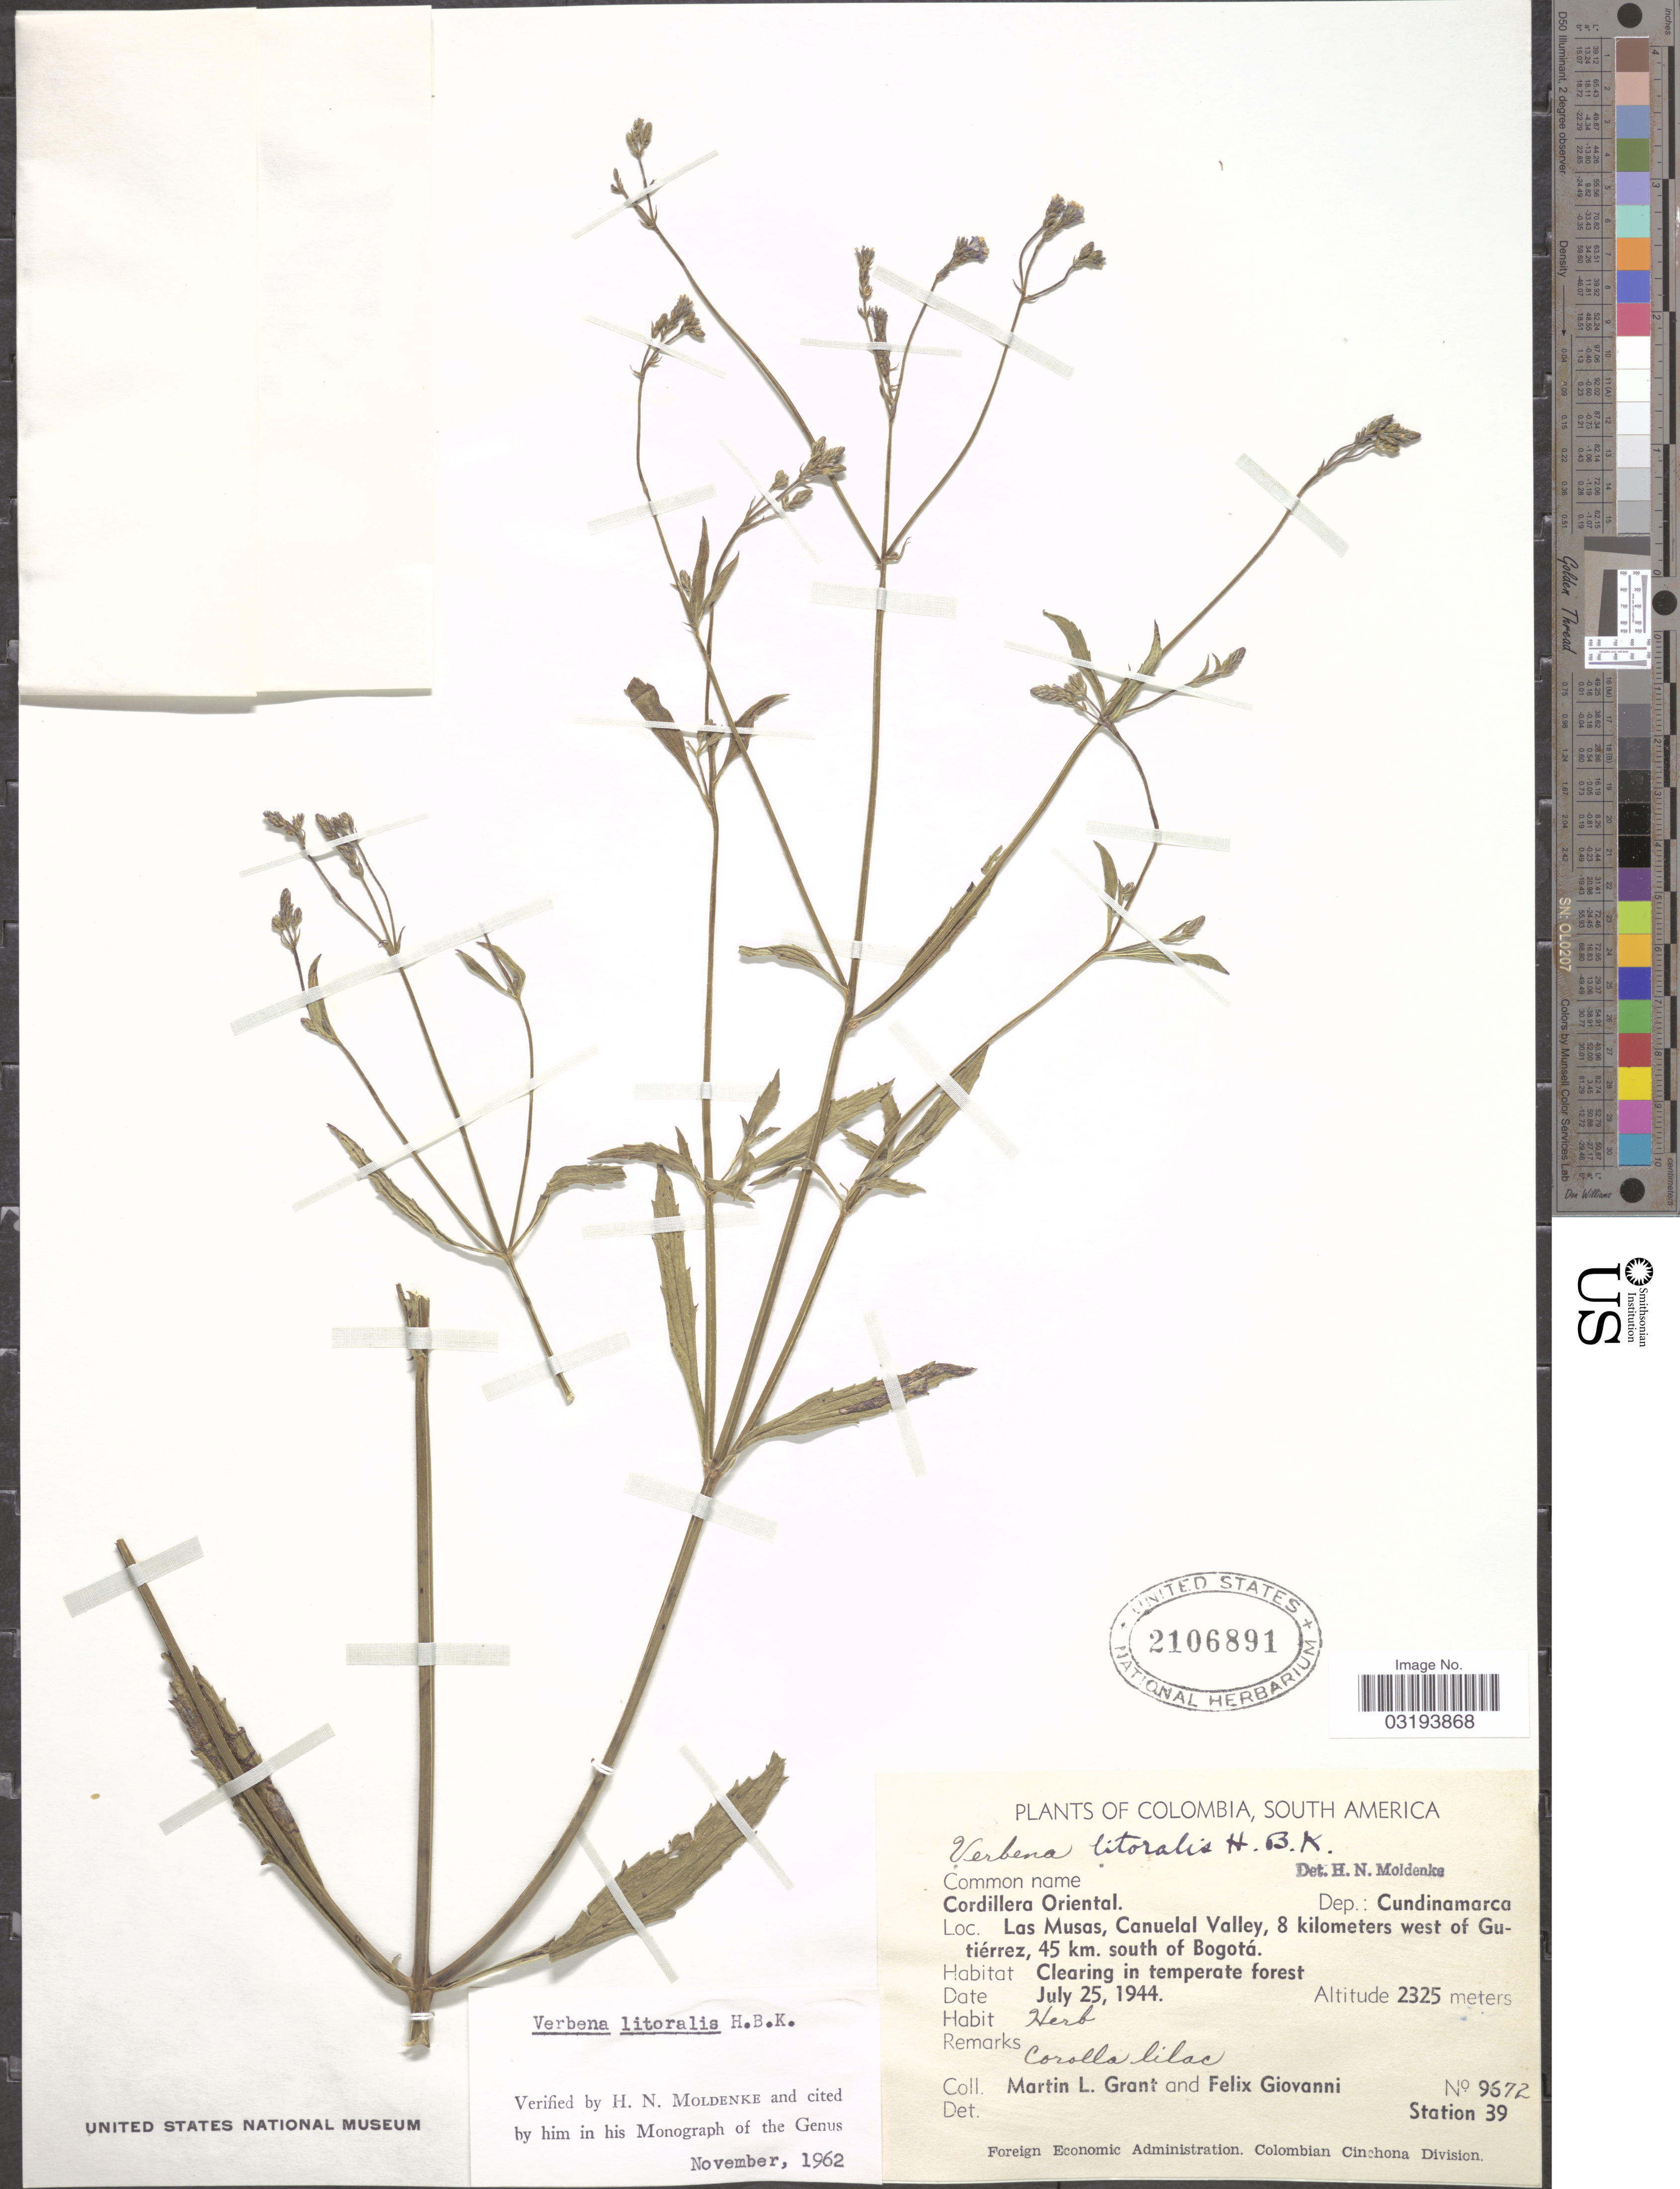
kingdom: Plantae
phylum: Tracheophyta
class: Magnoliopsida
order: Lamiales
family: Verbenaceae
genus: Verbena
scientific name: Verbena litoralis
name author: Kunth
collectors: M. L. Grant & F. Giovanni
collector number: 9672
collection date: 1944-07-25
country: Colombia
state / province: Cundinamarca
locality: Cordillera Oriental, Dep.: Cundinamarca, Las Musas, Canuelal Valley, 8 kilometers west of Gutiérrez, 45 km. south of Bogotá.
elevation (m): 2325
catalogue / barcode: US 2106891